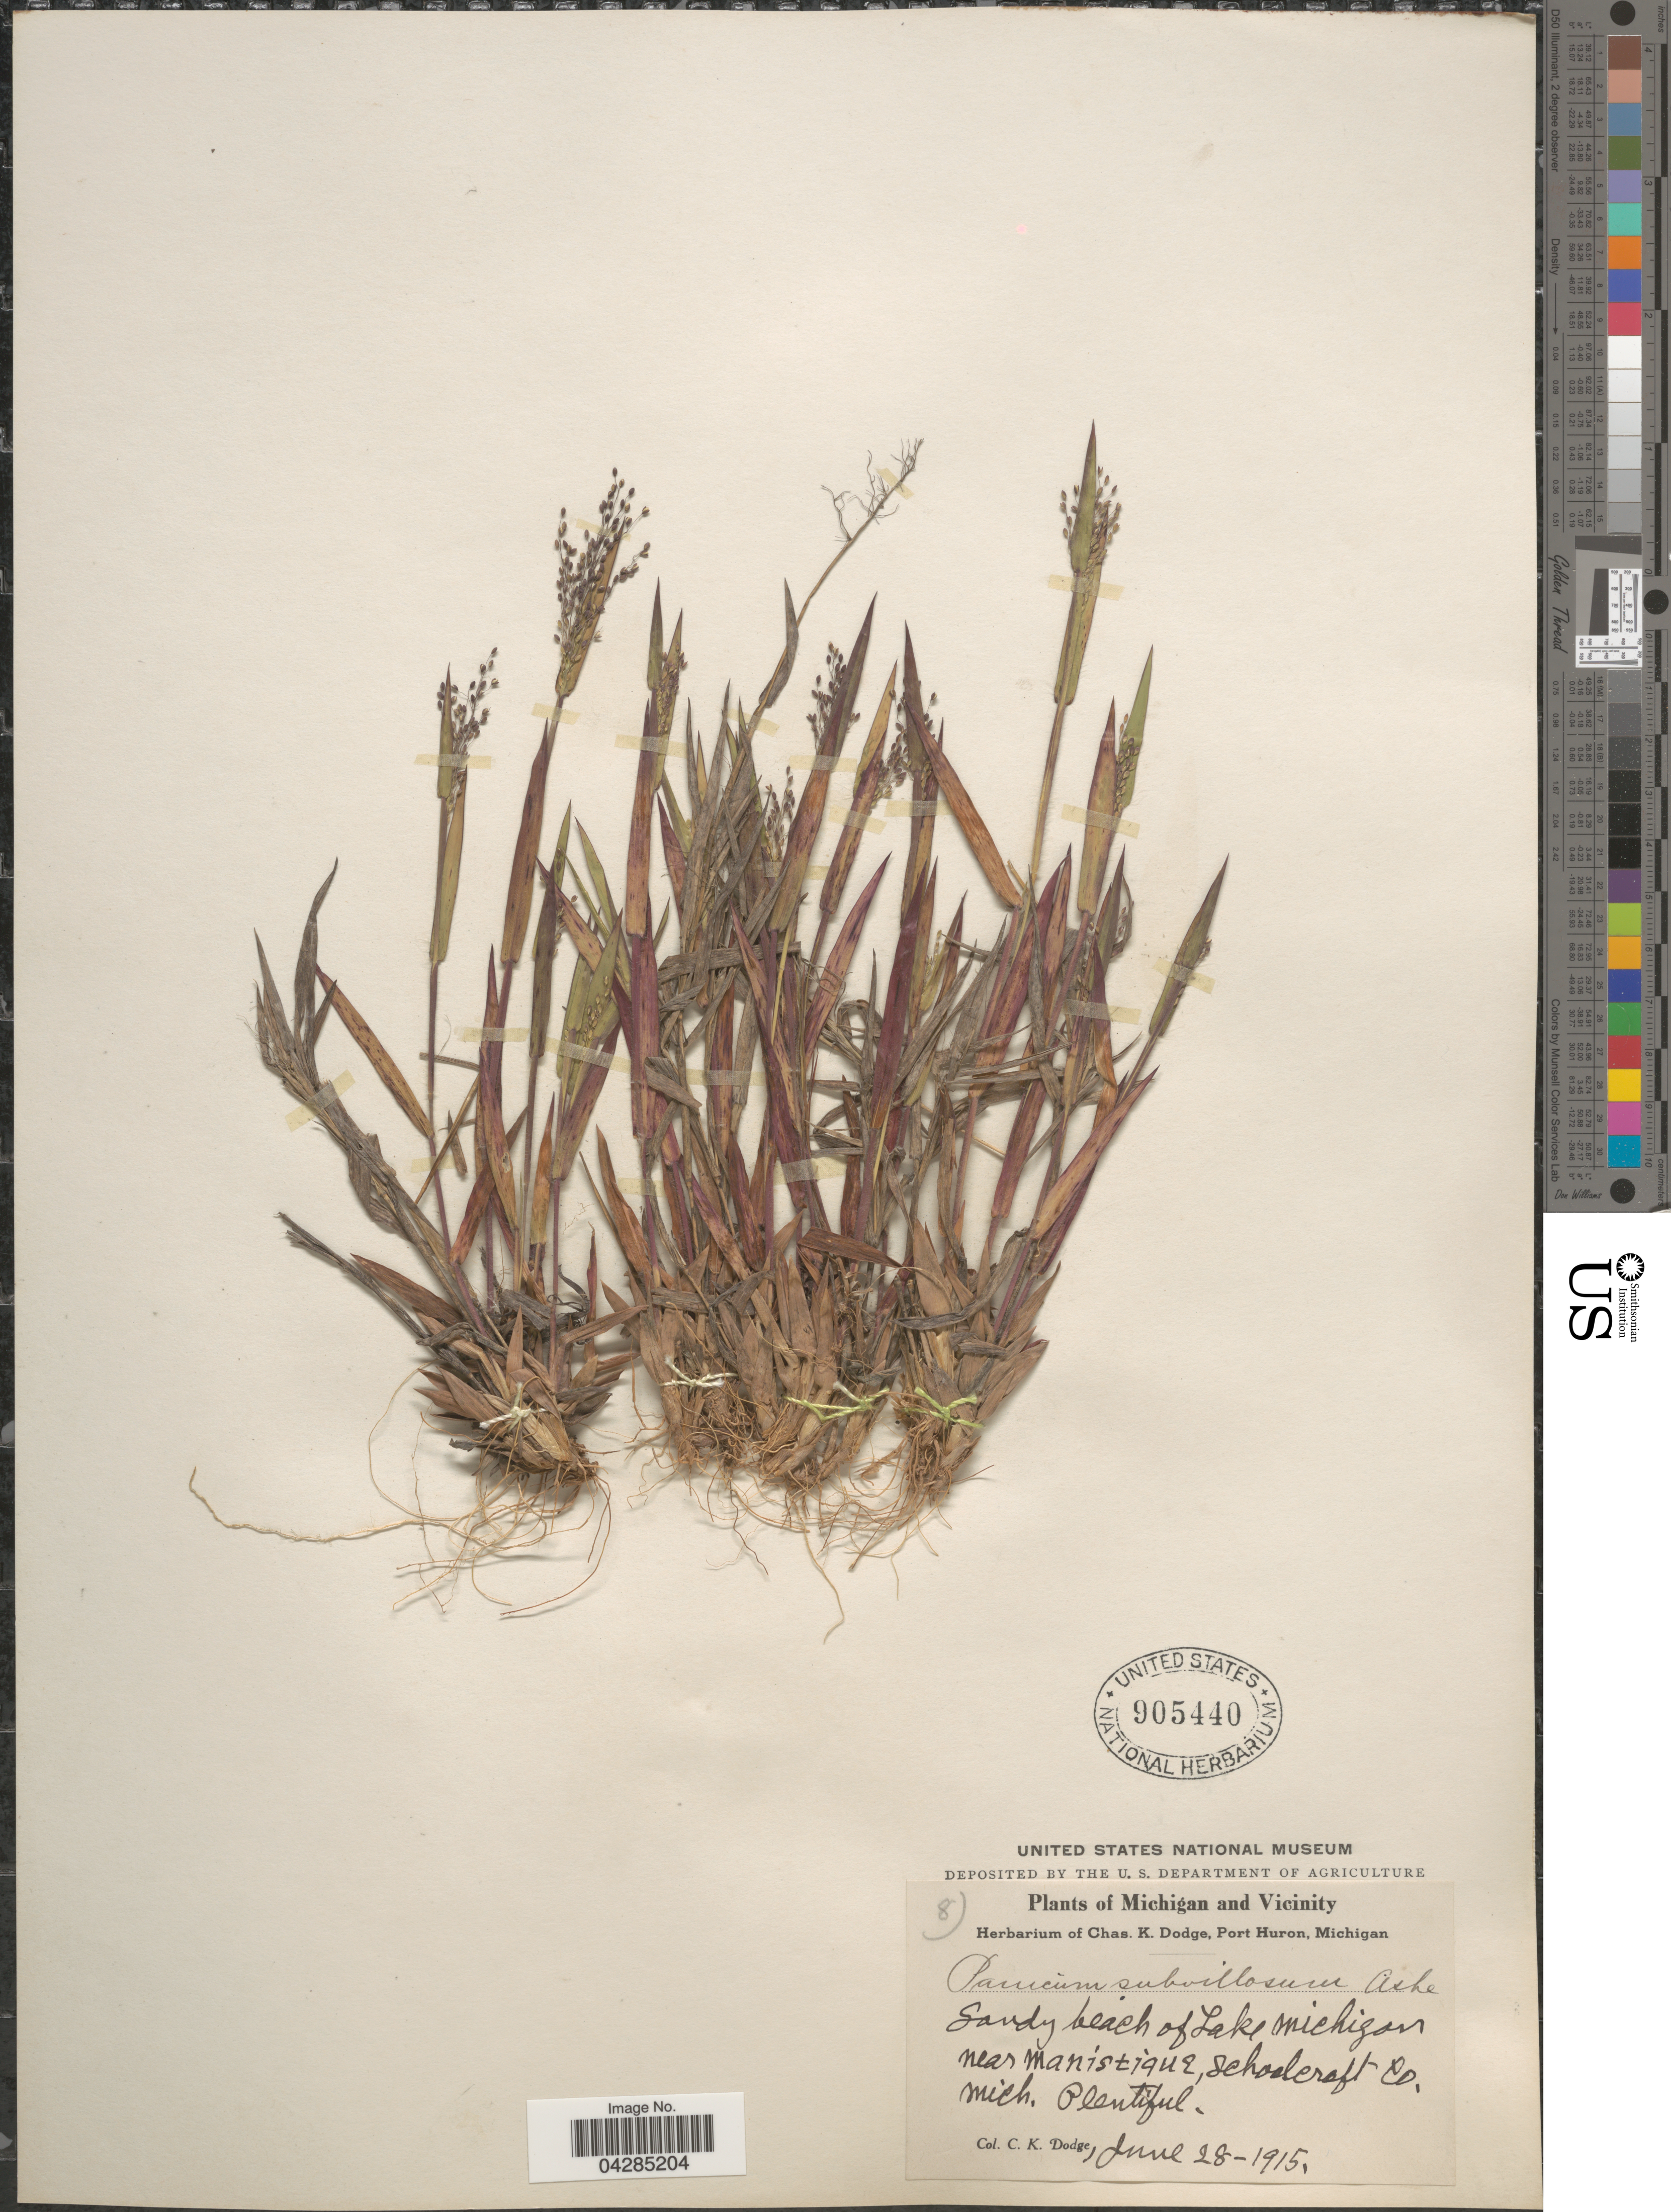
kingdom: Plantae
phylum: Tracheophyta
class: Liliopsida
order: Poales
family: Poaceae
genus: Dichanthelium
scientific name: Dichanthelium portoricense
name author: (Desv. ex Ham.) B.F. Hansen & Wunderlin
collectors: C. K. Dodge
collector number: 8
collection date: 1915-06-28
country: United States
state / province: Michigan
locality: Michigan and Vicinity. Sandy beach of Lake Michigan near Manistique, Schoolcraft Co.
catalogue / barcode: US 905440